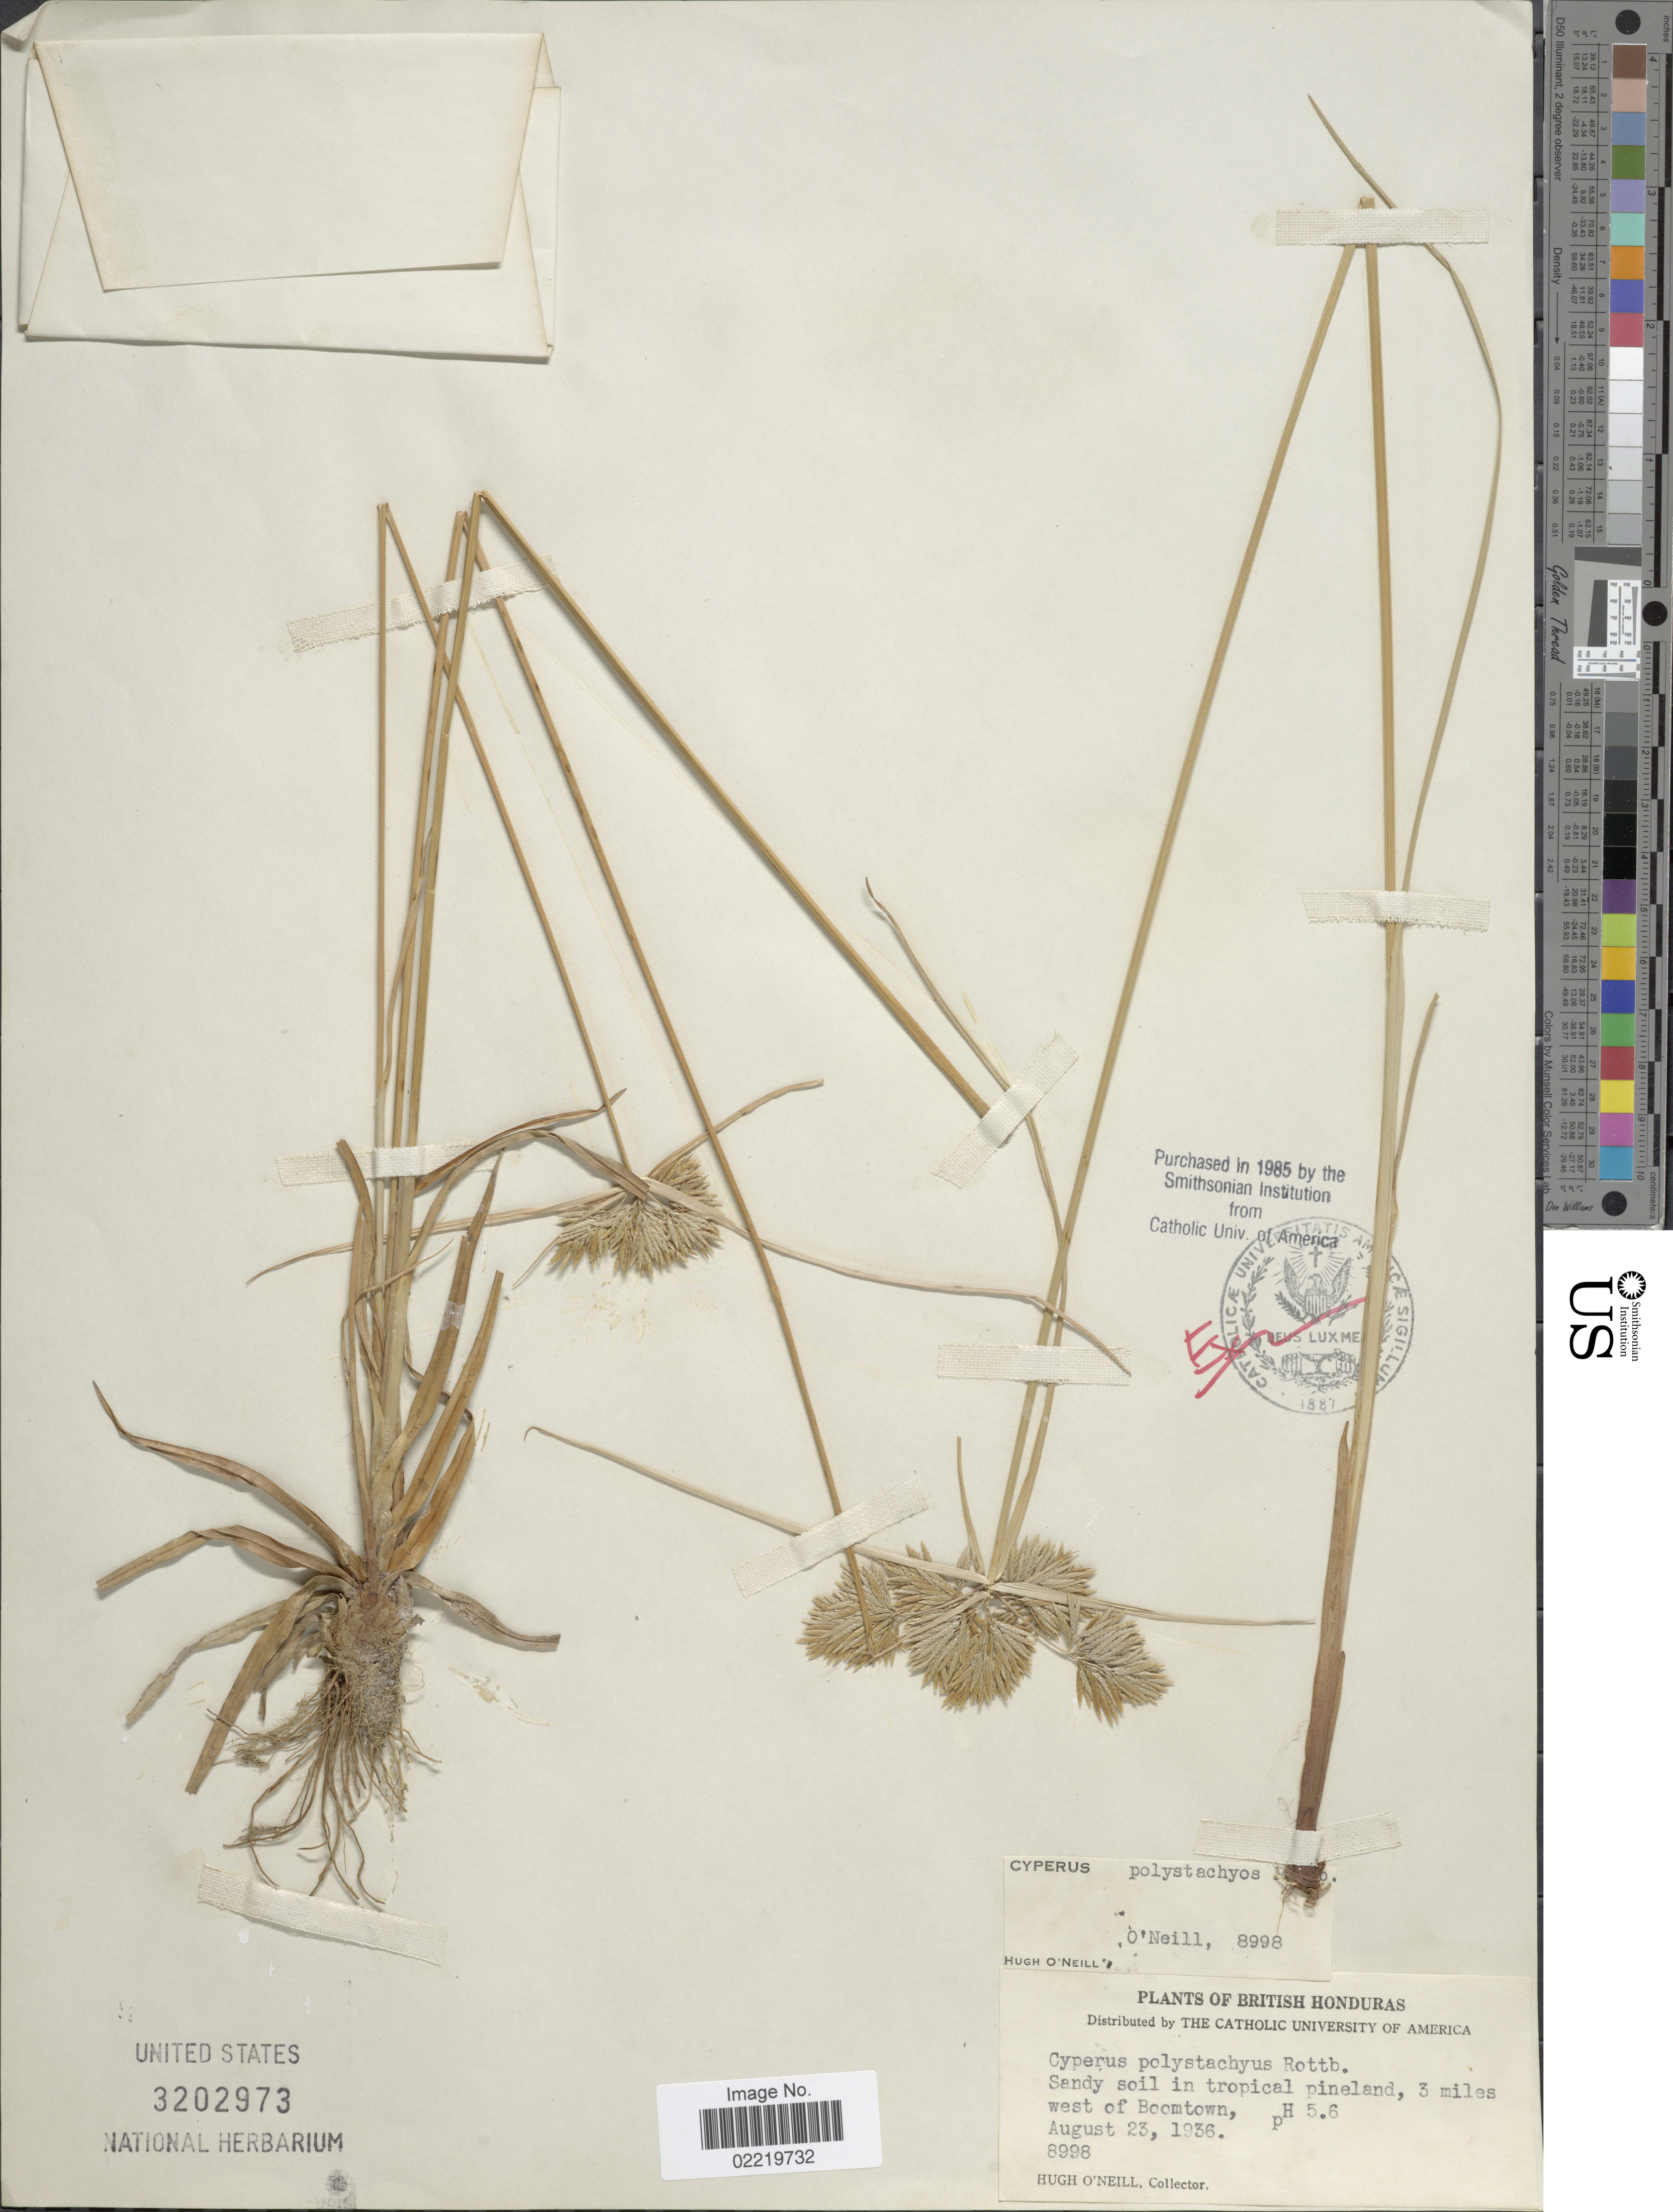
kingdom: Plantae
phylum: Tracheophyta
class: Liliopsida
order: Poales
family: Cyperaceae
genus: Cyperus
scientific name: Cyperus polystachyos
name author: Rottb.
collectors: H. O'Neill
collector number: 8998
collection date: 1936-08-23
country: Belize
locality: British Honduras, Sandy soil in tropical pineland, 3 miles west of Boomtown, pH 5.6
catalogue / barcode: US 3202973